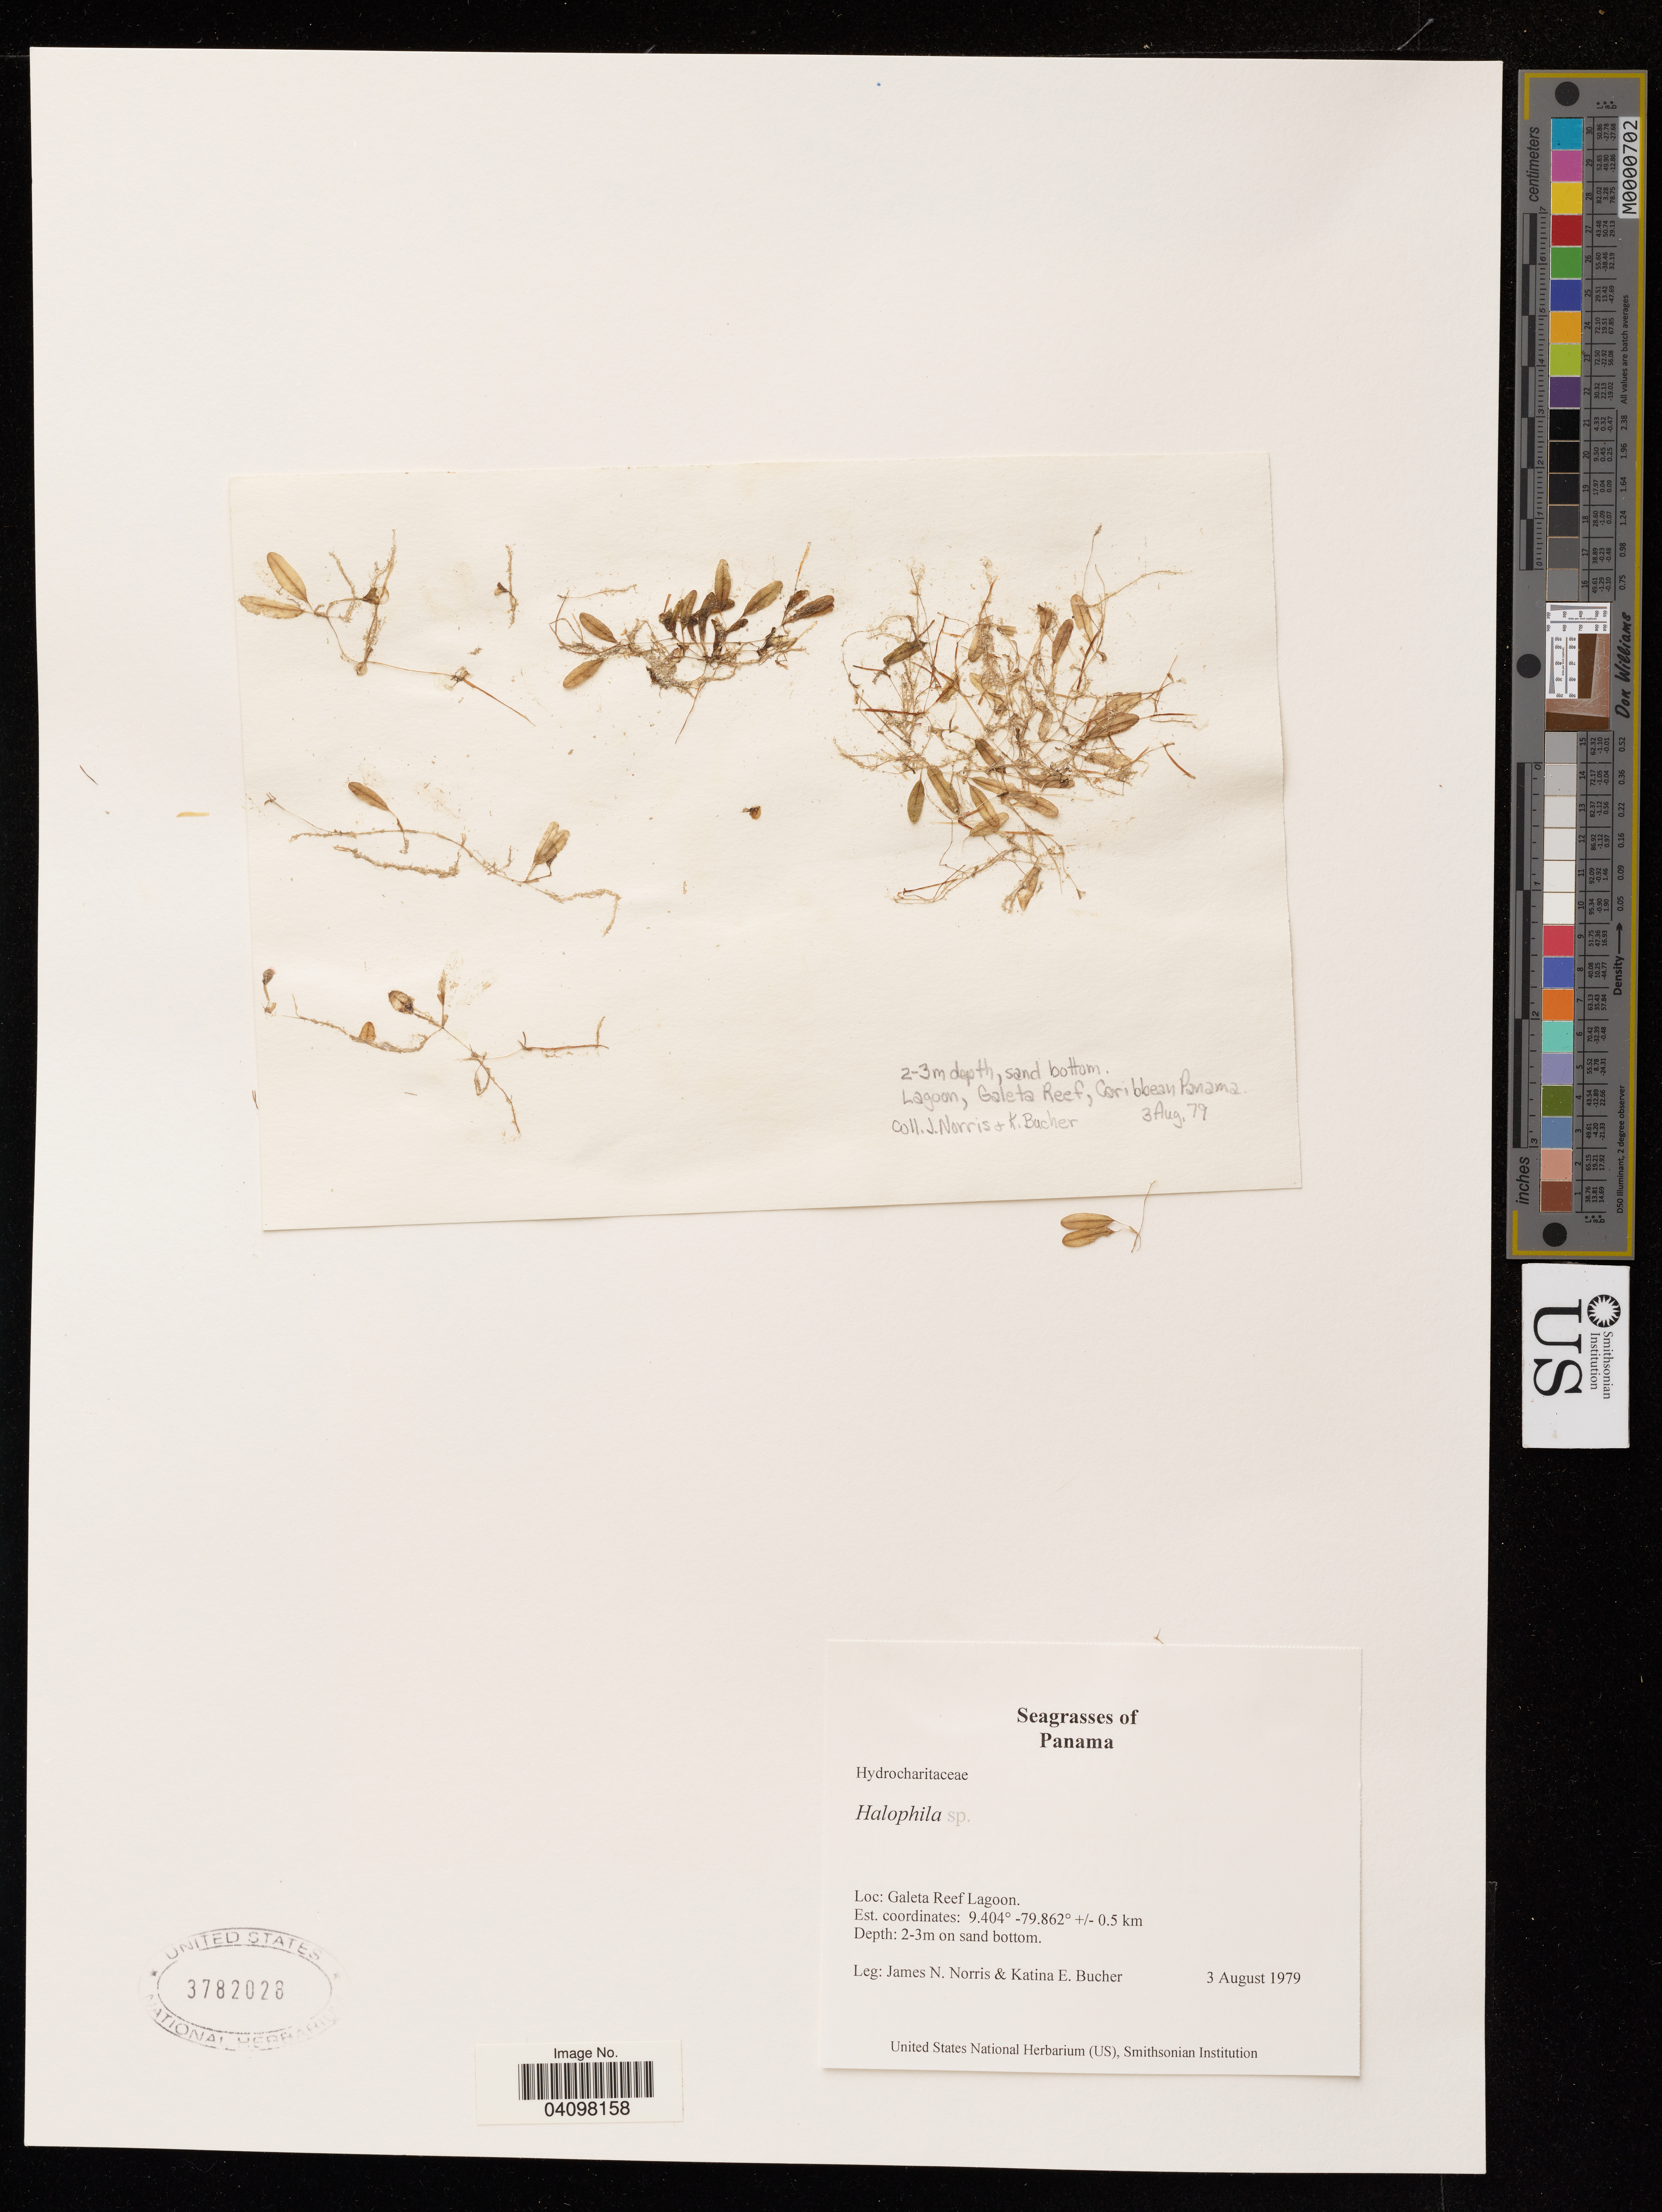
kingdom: Plantae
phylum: Tracheophyta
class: Liliopsida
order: Alismatales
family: Hydrocharitaceae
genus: Halophila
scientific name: Halophila sp.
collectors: J. Norris & K. E. Bucher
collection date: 1979-08-03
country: Panama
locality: Galeta Reef Lagoon. +/- 0.5 km.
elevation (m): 2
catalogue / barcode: US 3782028